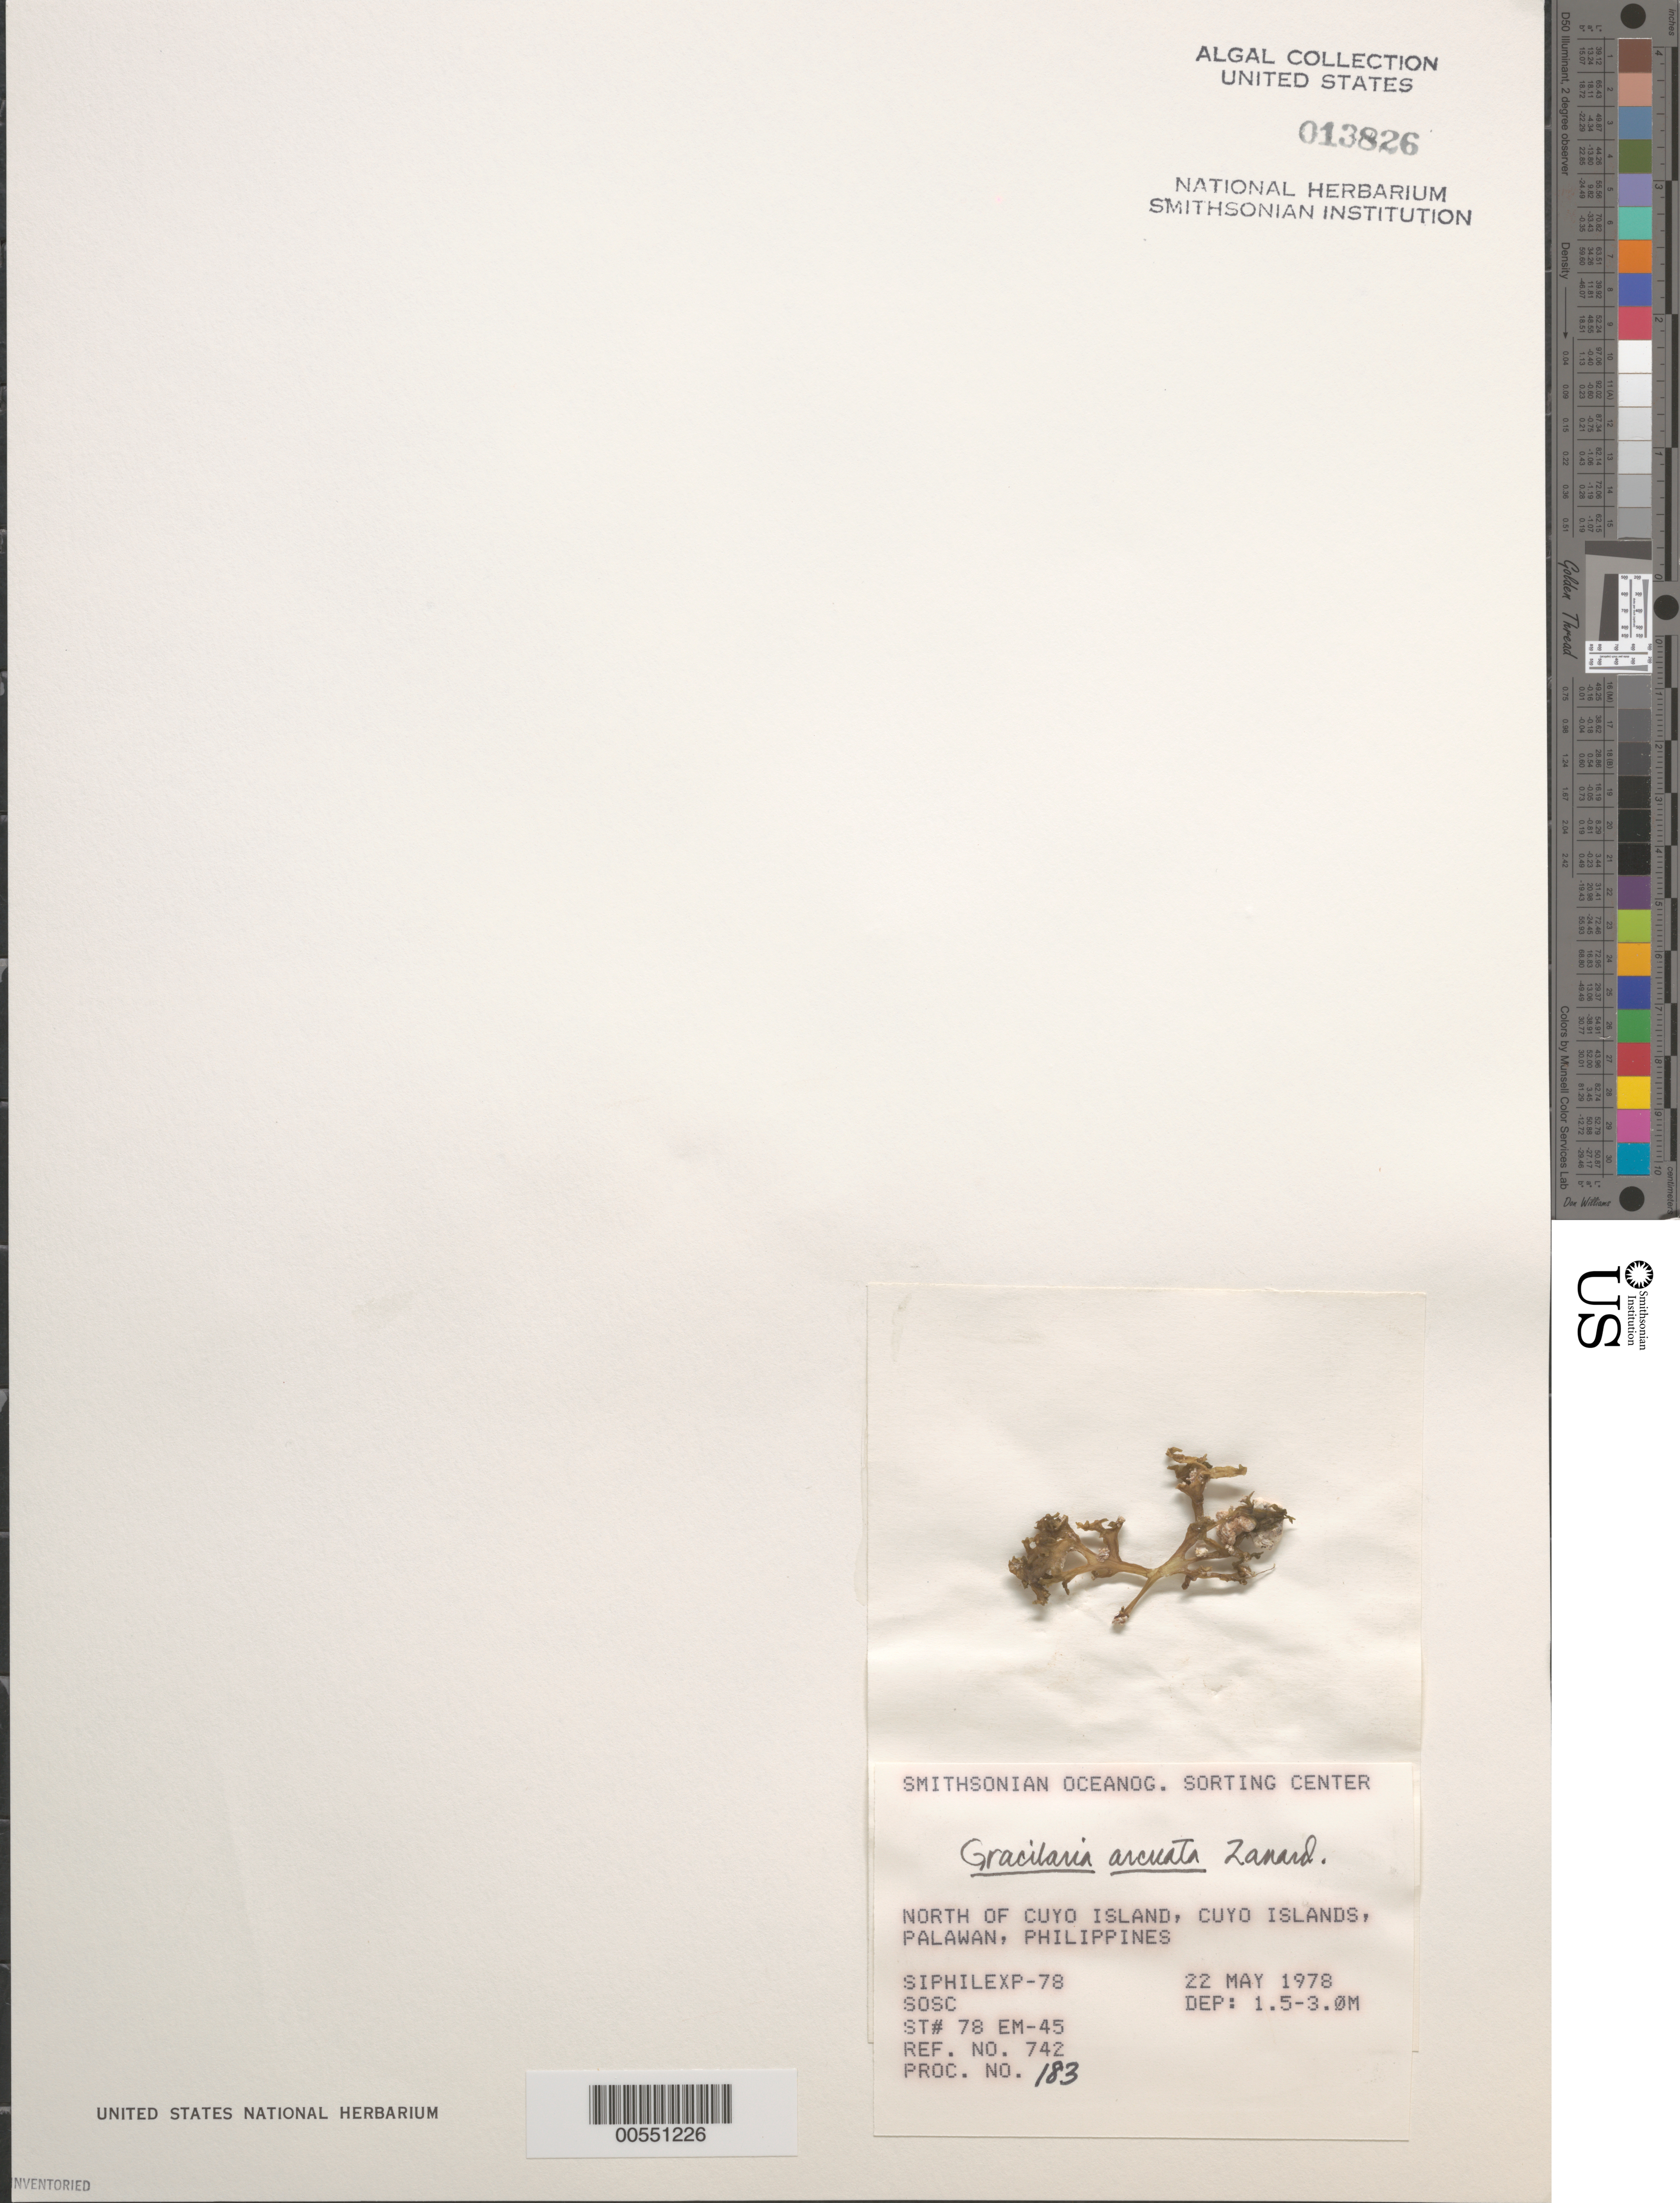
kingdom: Plantae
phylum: Rhodophyta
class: Florideophyceae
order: Gracilariales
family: Gracilariaceae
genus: Gracilaria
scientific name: Gracilaria arcuata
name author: Zanardini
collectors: SOSC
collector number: Station 78 Em-45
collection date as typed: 22 May 1978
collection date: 1978-05-22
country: Philippines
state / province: Mimaropa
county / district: Palawan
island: Cuyo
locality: North of Cuyo Island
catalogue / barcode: US 13826